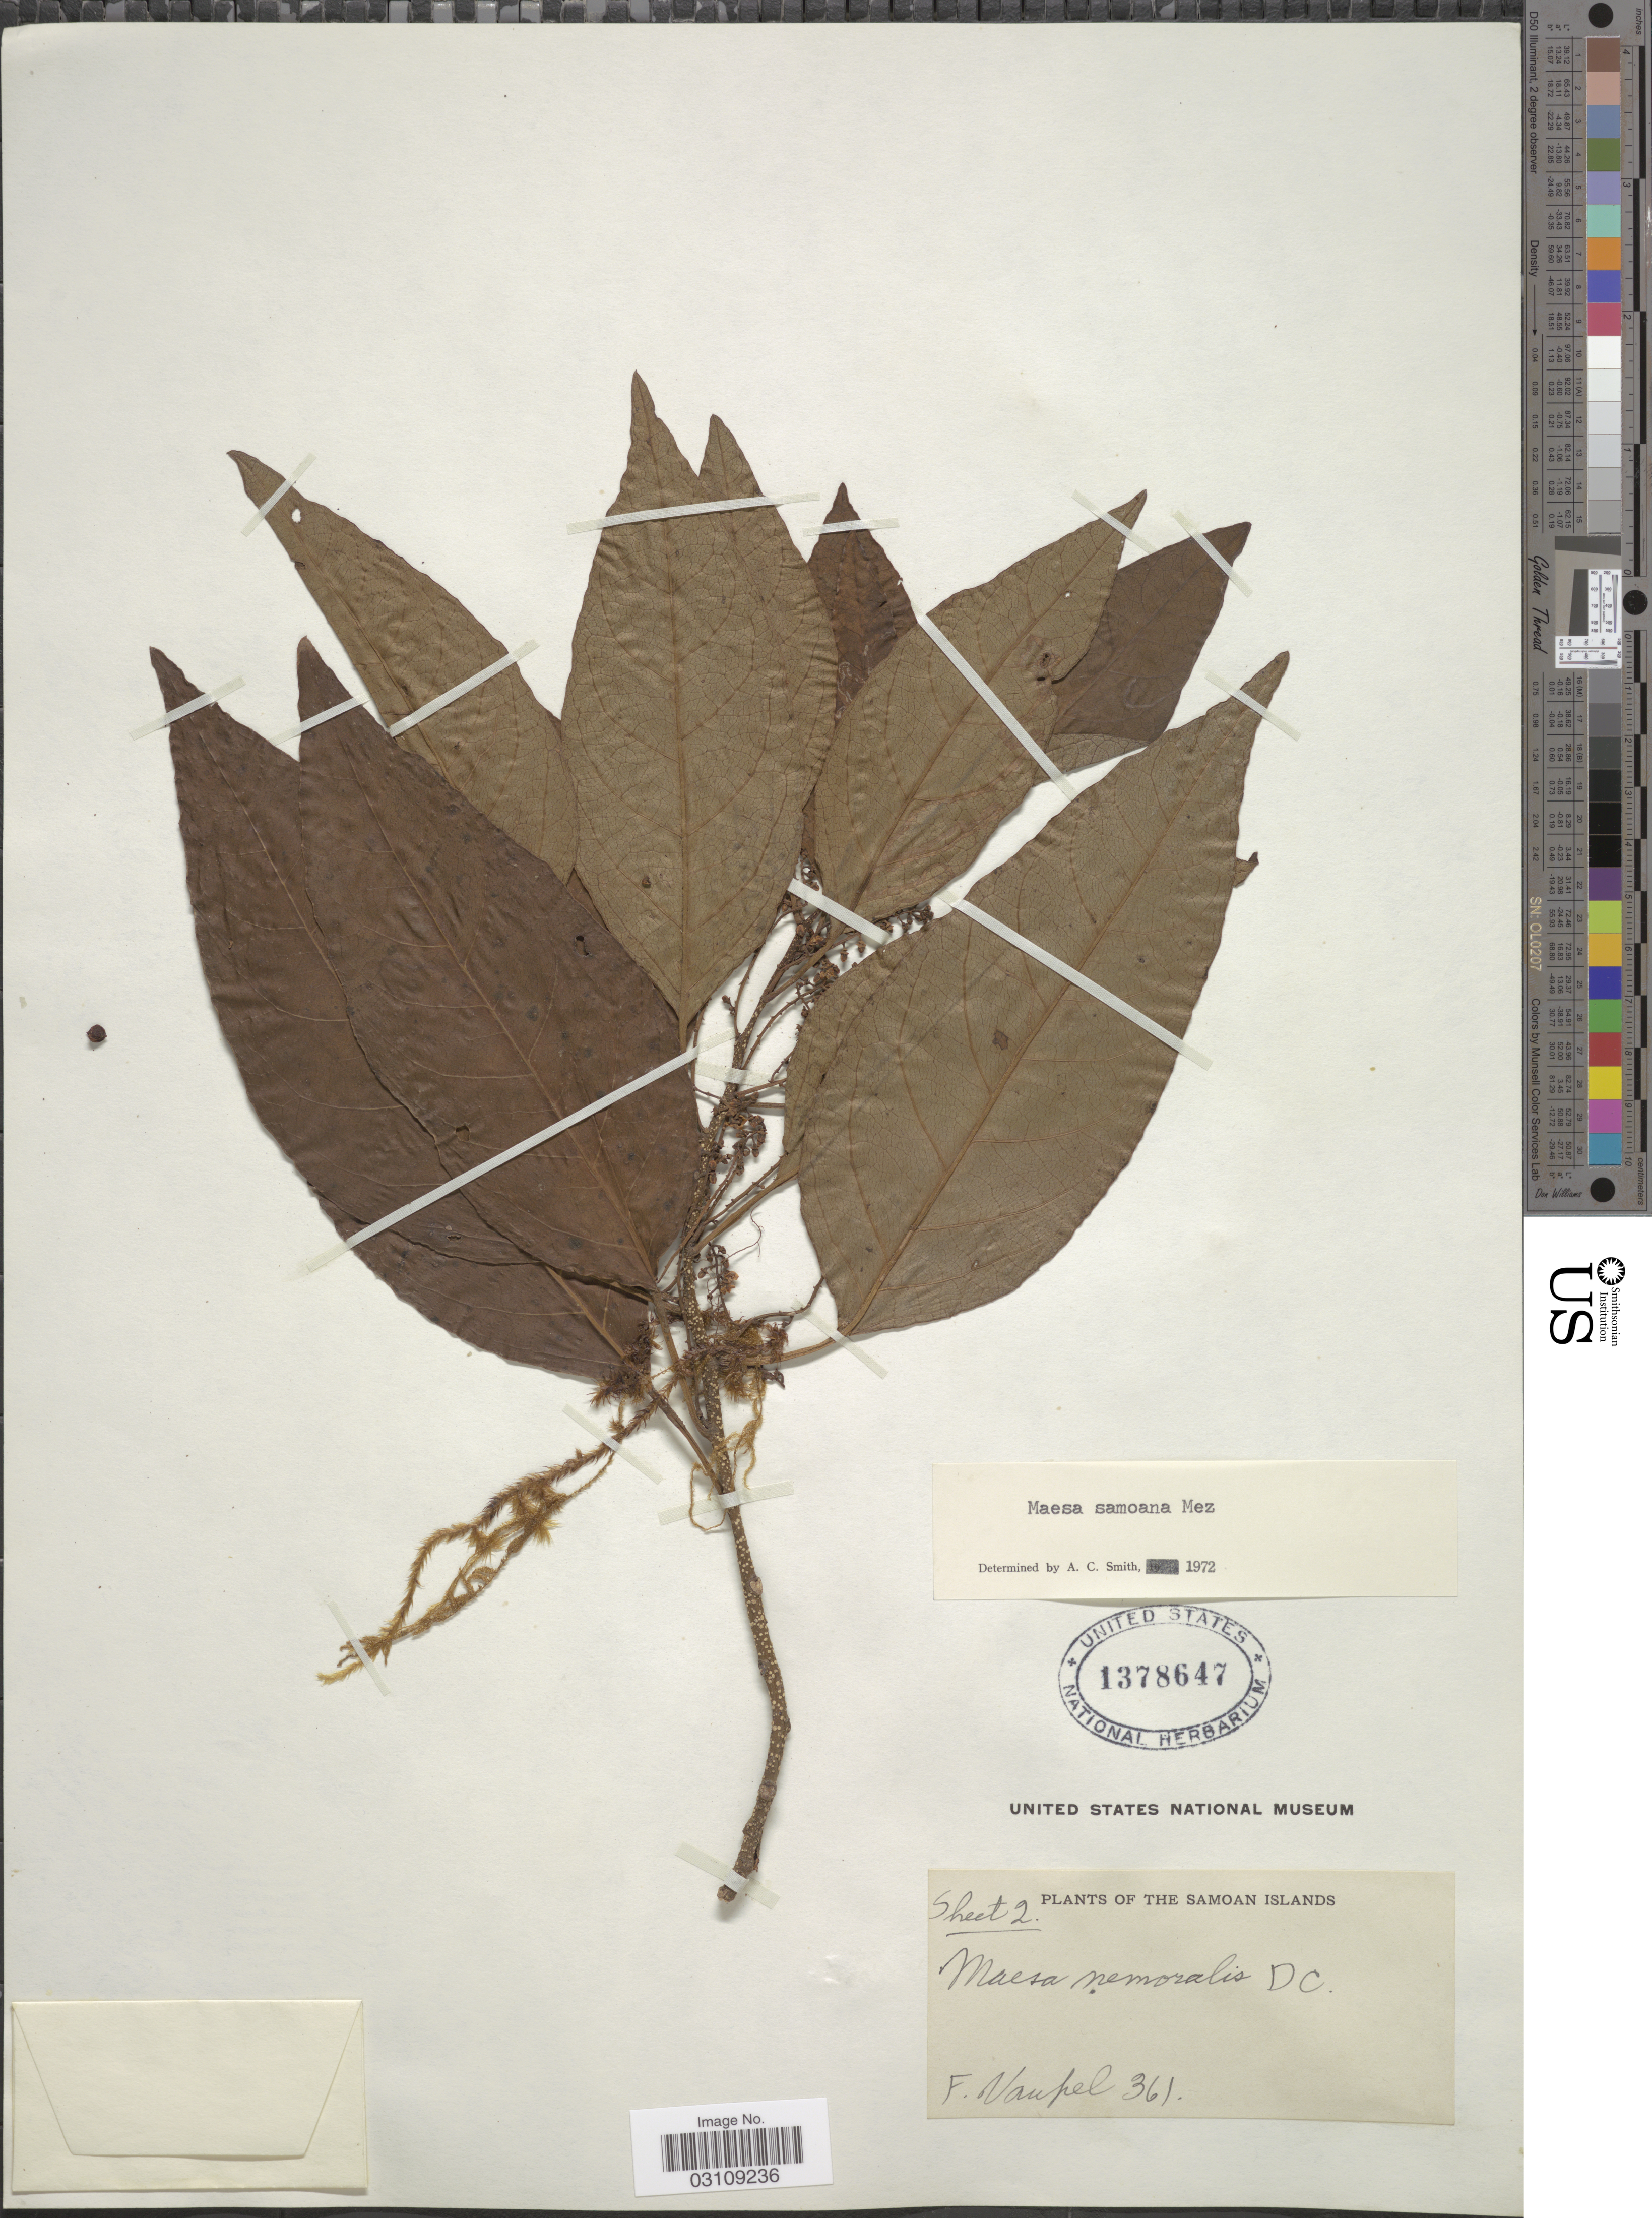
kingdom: Plantae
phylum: Tracheophyta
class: Magnoliopsida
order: Ericales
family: Primulaceae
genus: Maesa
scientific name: Maesa samoana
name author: Mez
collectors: F. Vaupel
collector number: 361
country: Samoa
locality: Samoan Islands.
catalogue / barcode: US 1378647